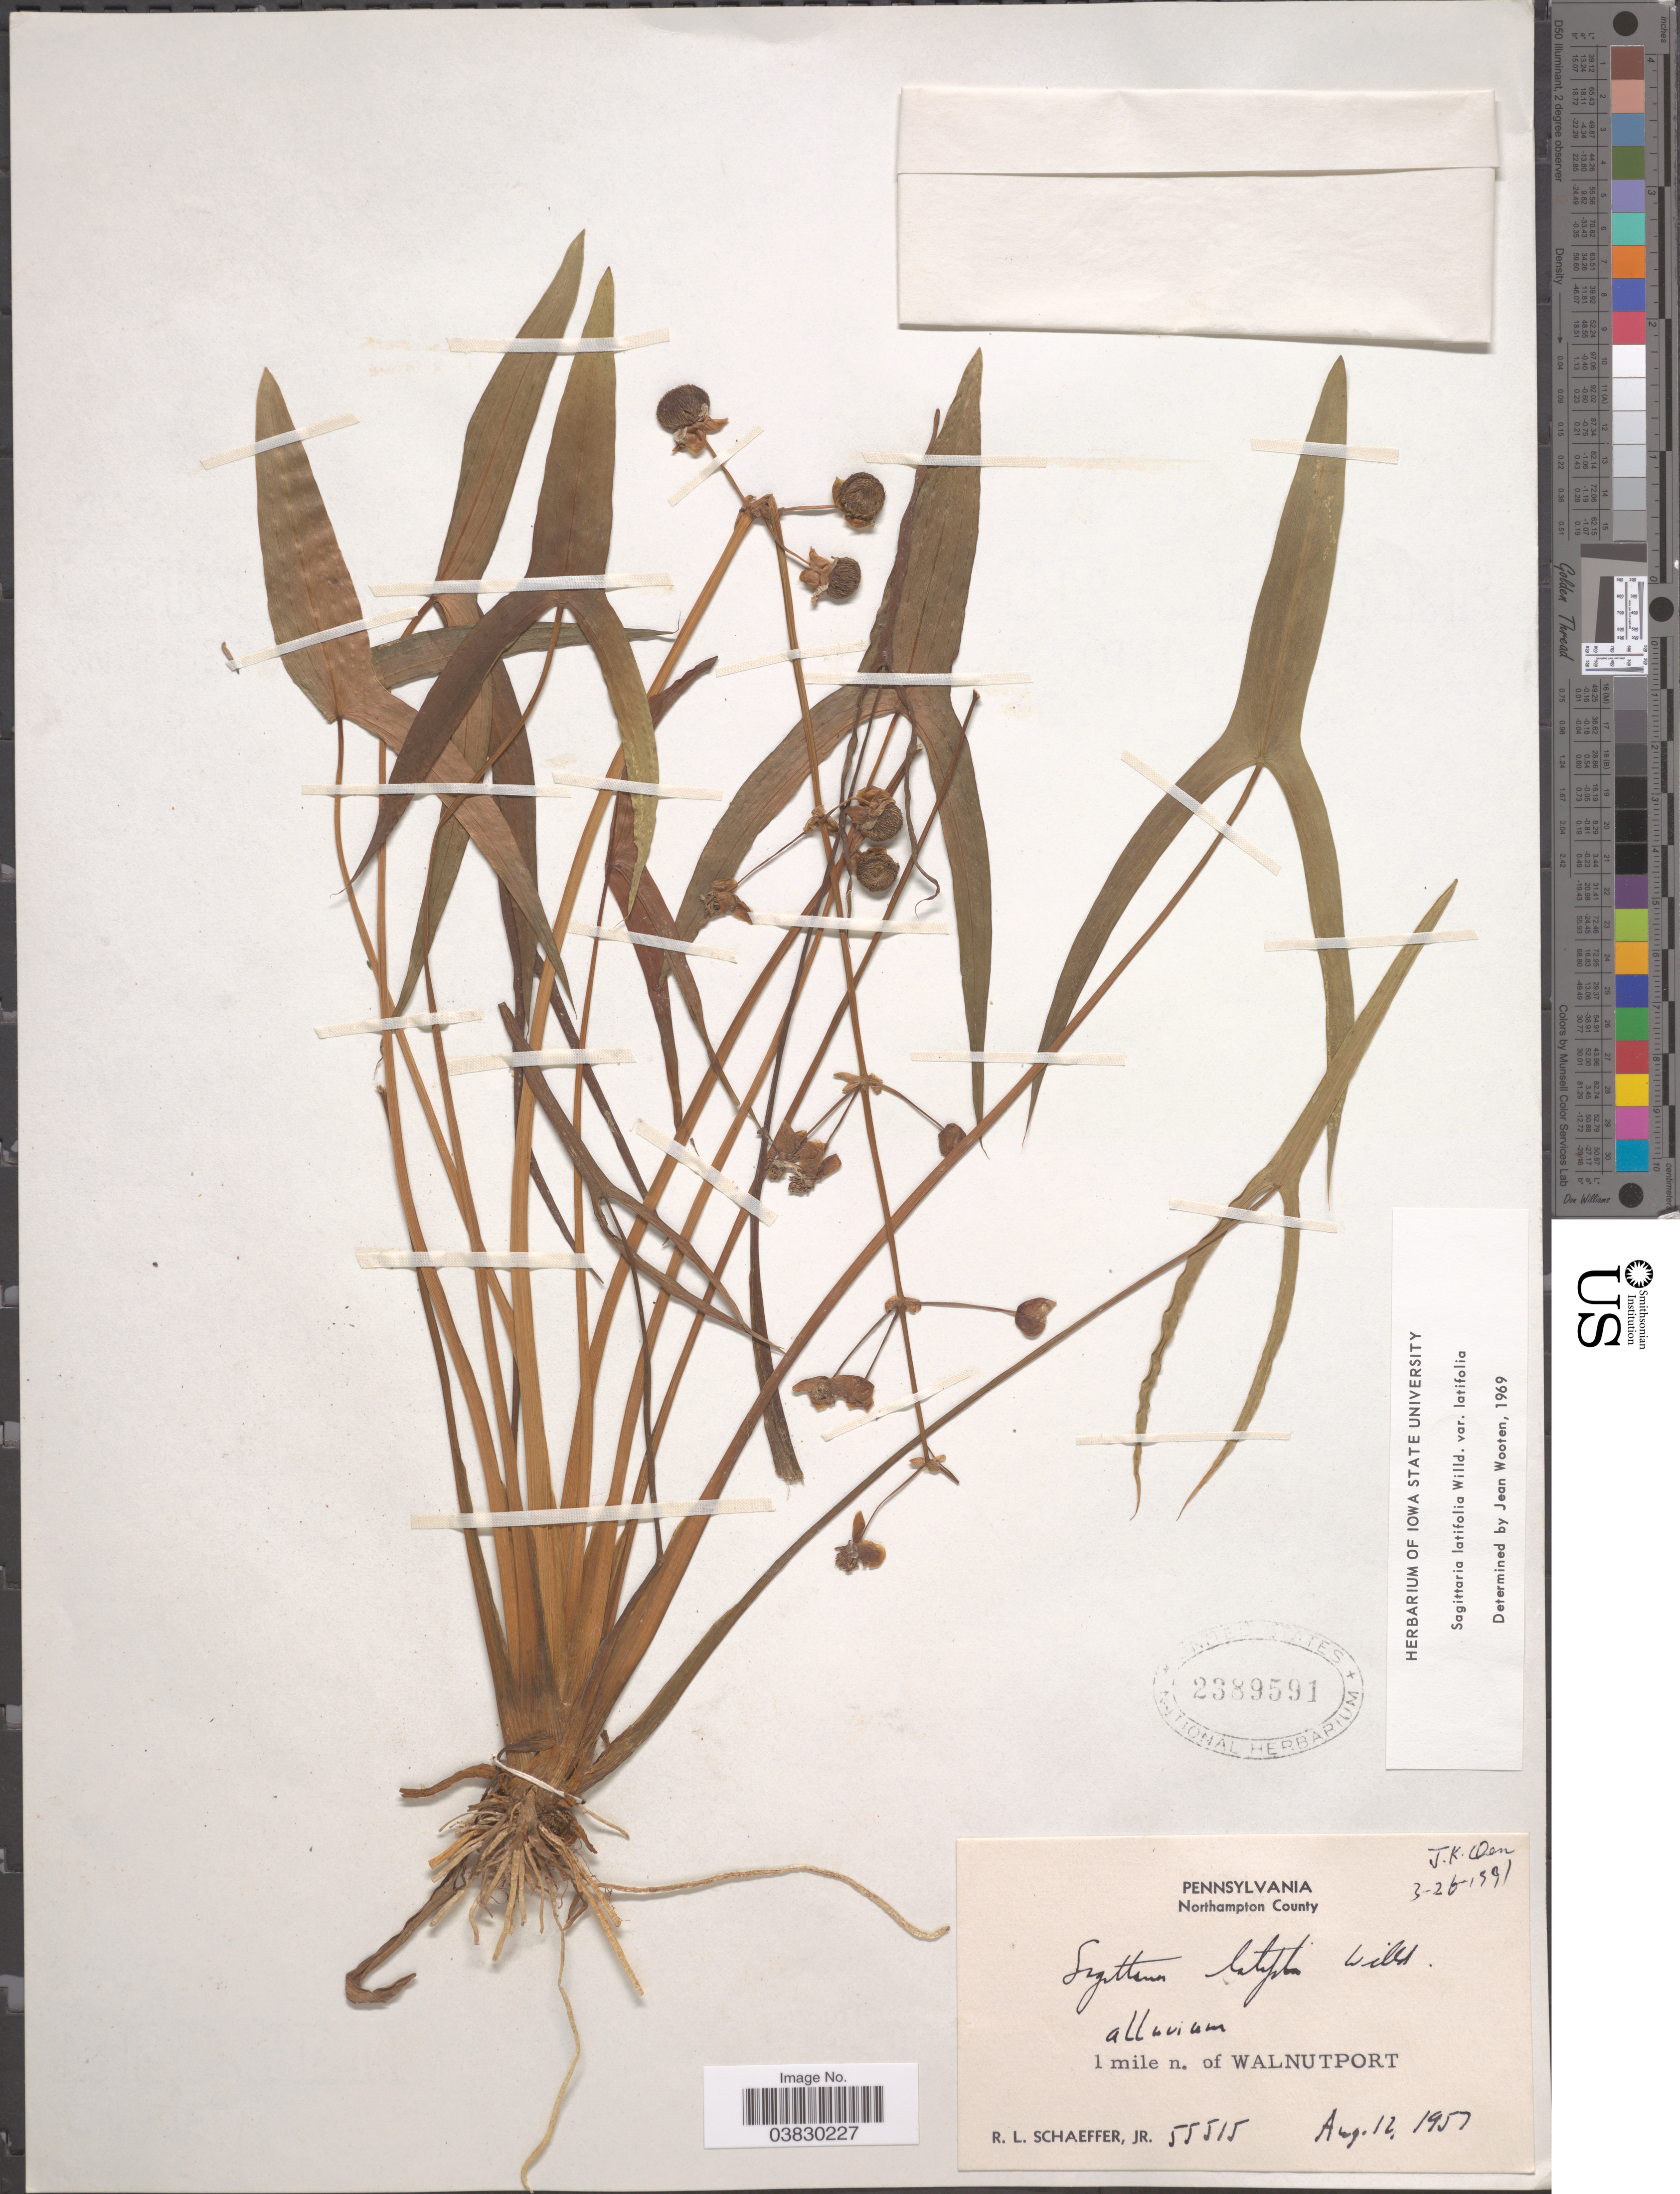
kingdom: Plantae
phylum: Tracheophyta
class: Liliopsida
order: Alismatales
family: Alismataceae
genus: Sagittaria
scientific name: Sagittaria latifolia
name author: Willd.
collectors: R. L. Schaeffer Jr.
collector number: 55515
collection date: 1957-08-12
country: United States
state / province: Pennsylvania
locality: Northampton County. 1 mile n. of Walnutport.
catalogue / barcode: US 2389591